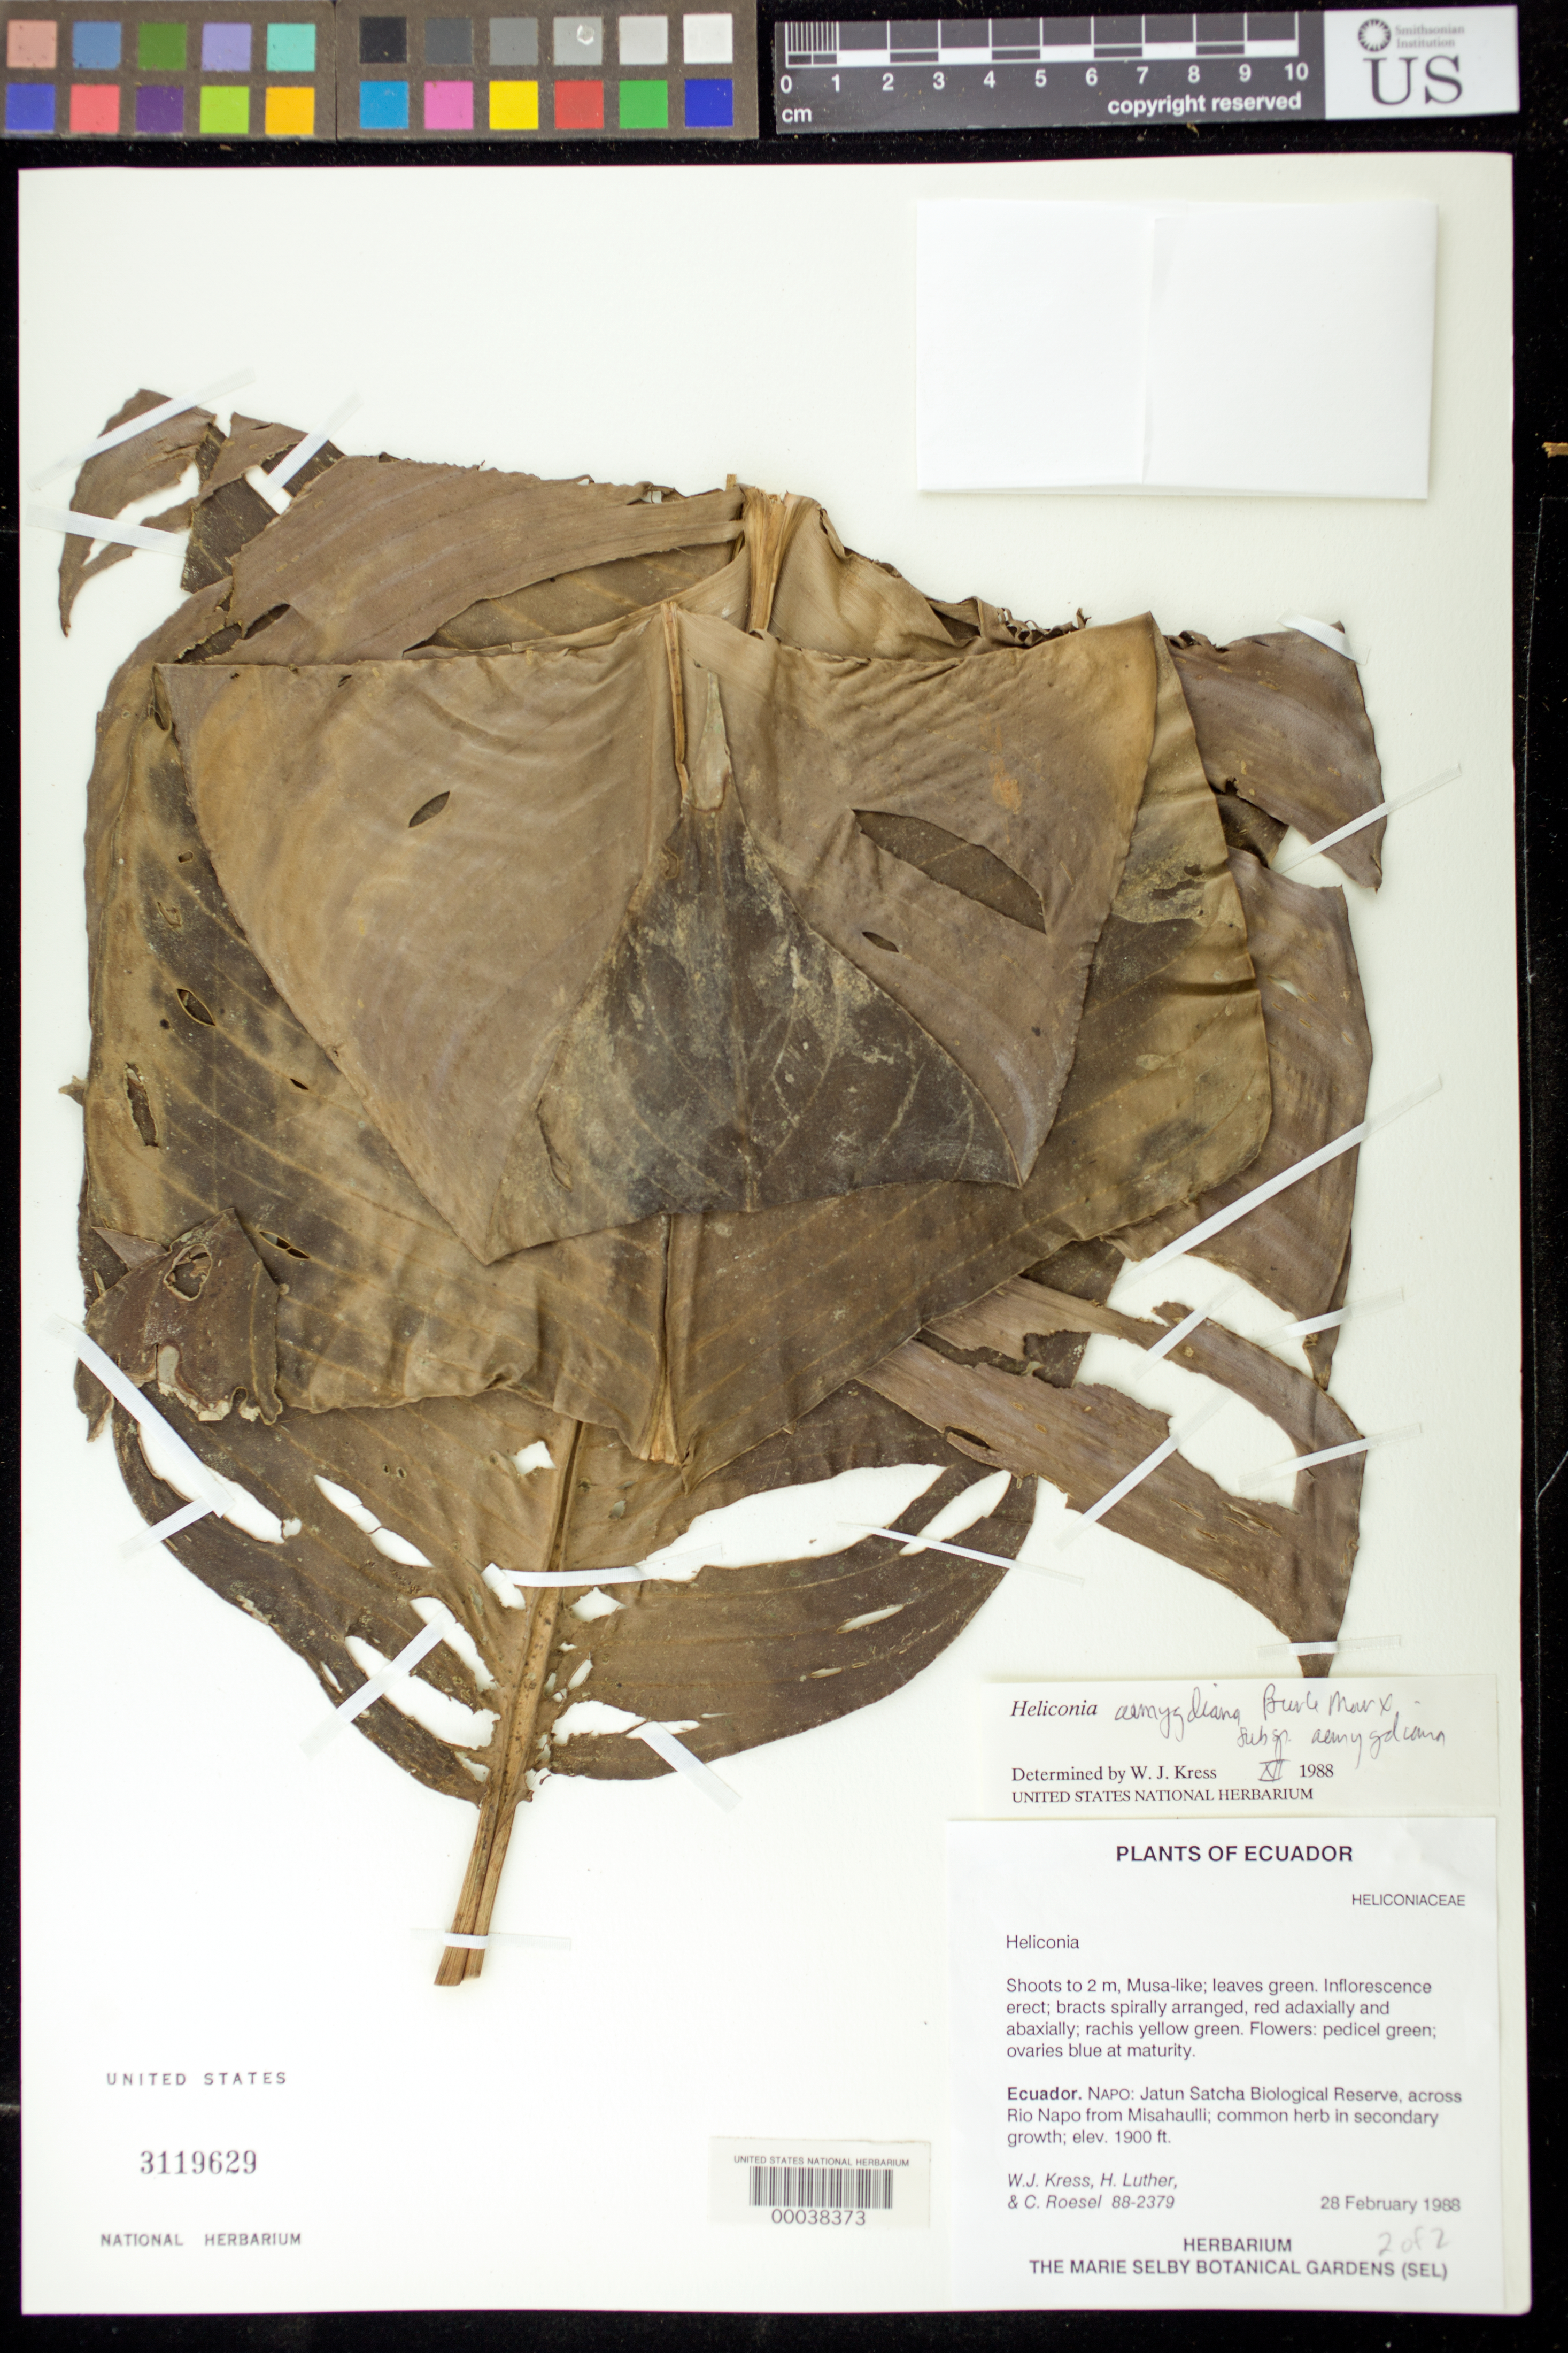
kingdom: Plantae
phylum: Tracheophyta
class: Liliopsida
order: Zingiberales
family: Heliconiaceae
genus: Heliconia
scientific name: Heliconia aemygdiana subsp. aemygdiana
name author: Burle-Marx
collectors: W. J. Kress, Harry E. Luther & C. S. Roesel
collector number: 88-2379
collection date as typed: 28 Feb 1988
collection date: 1988-02-28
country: Ecuador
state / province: Napo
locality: Jatun satcha Biological Reserve, across Rio Napo from misahaulli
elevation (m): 579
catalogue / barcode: US 3119629